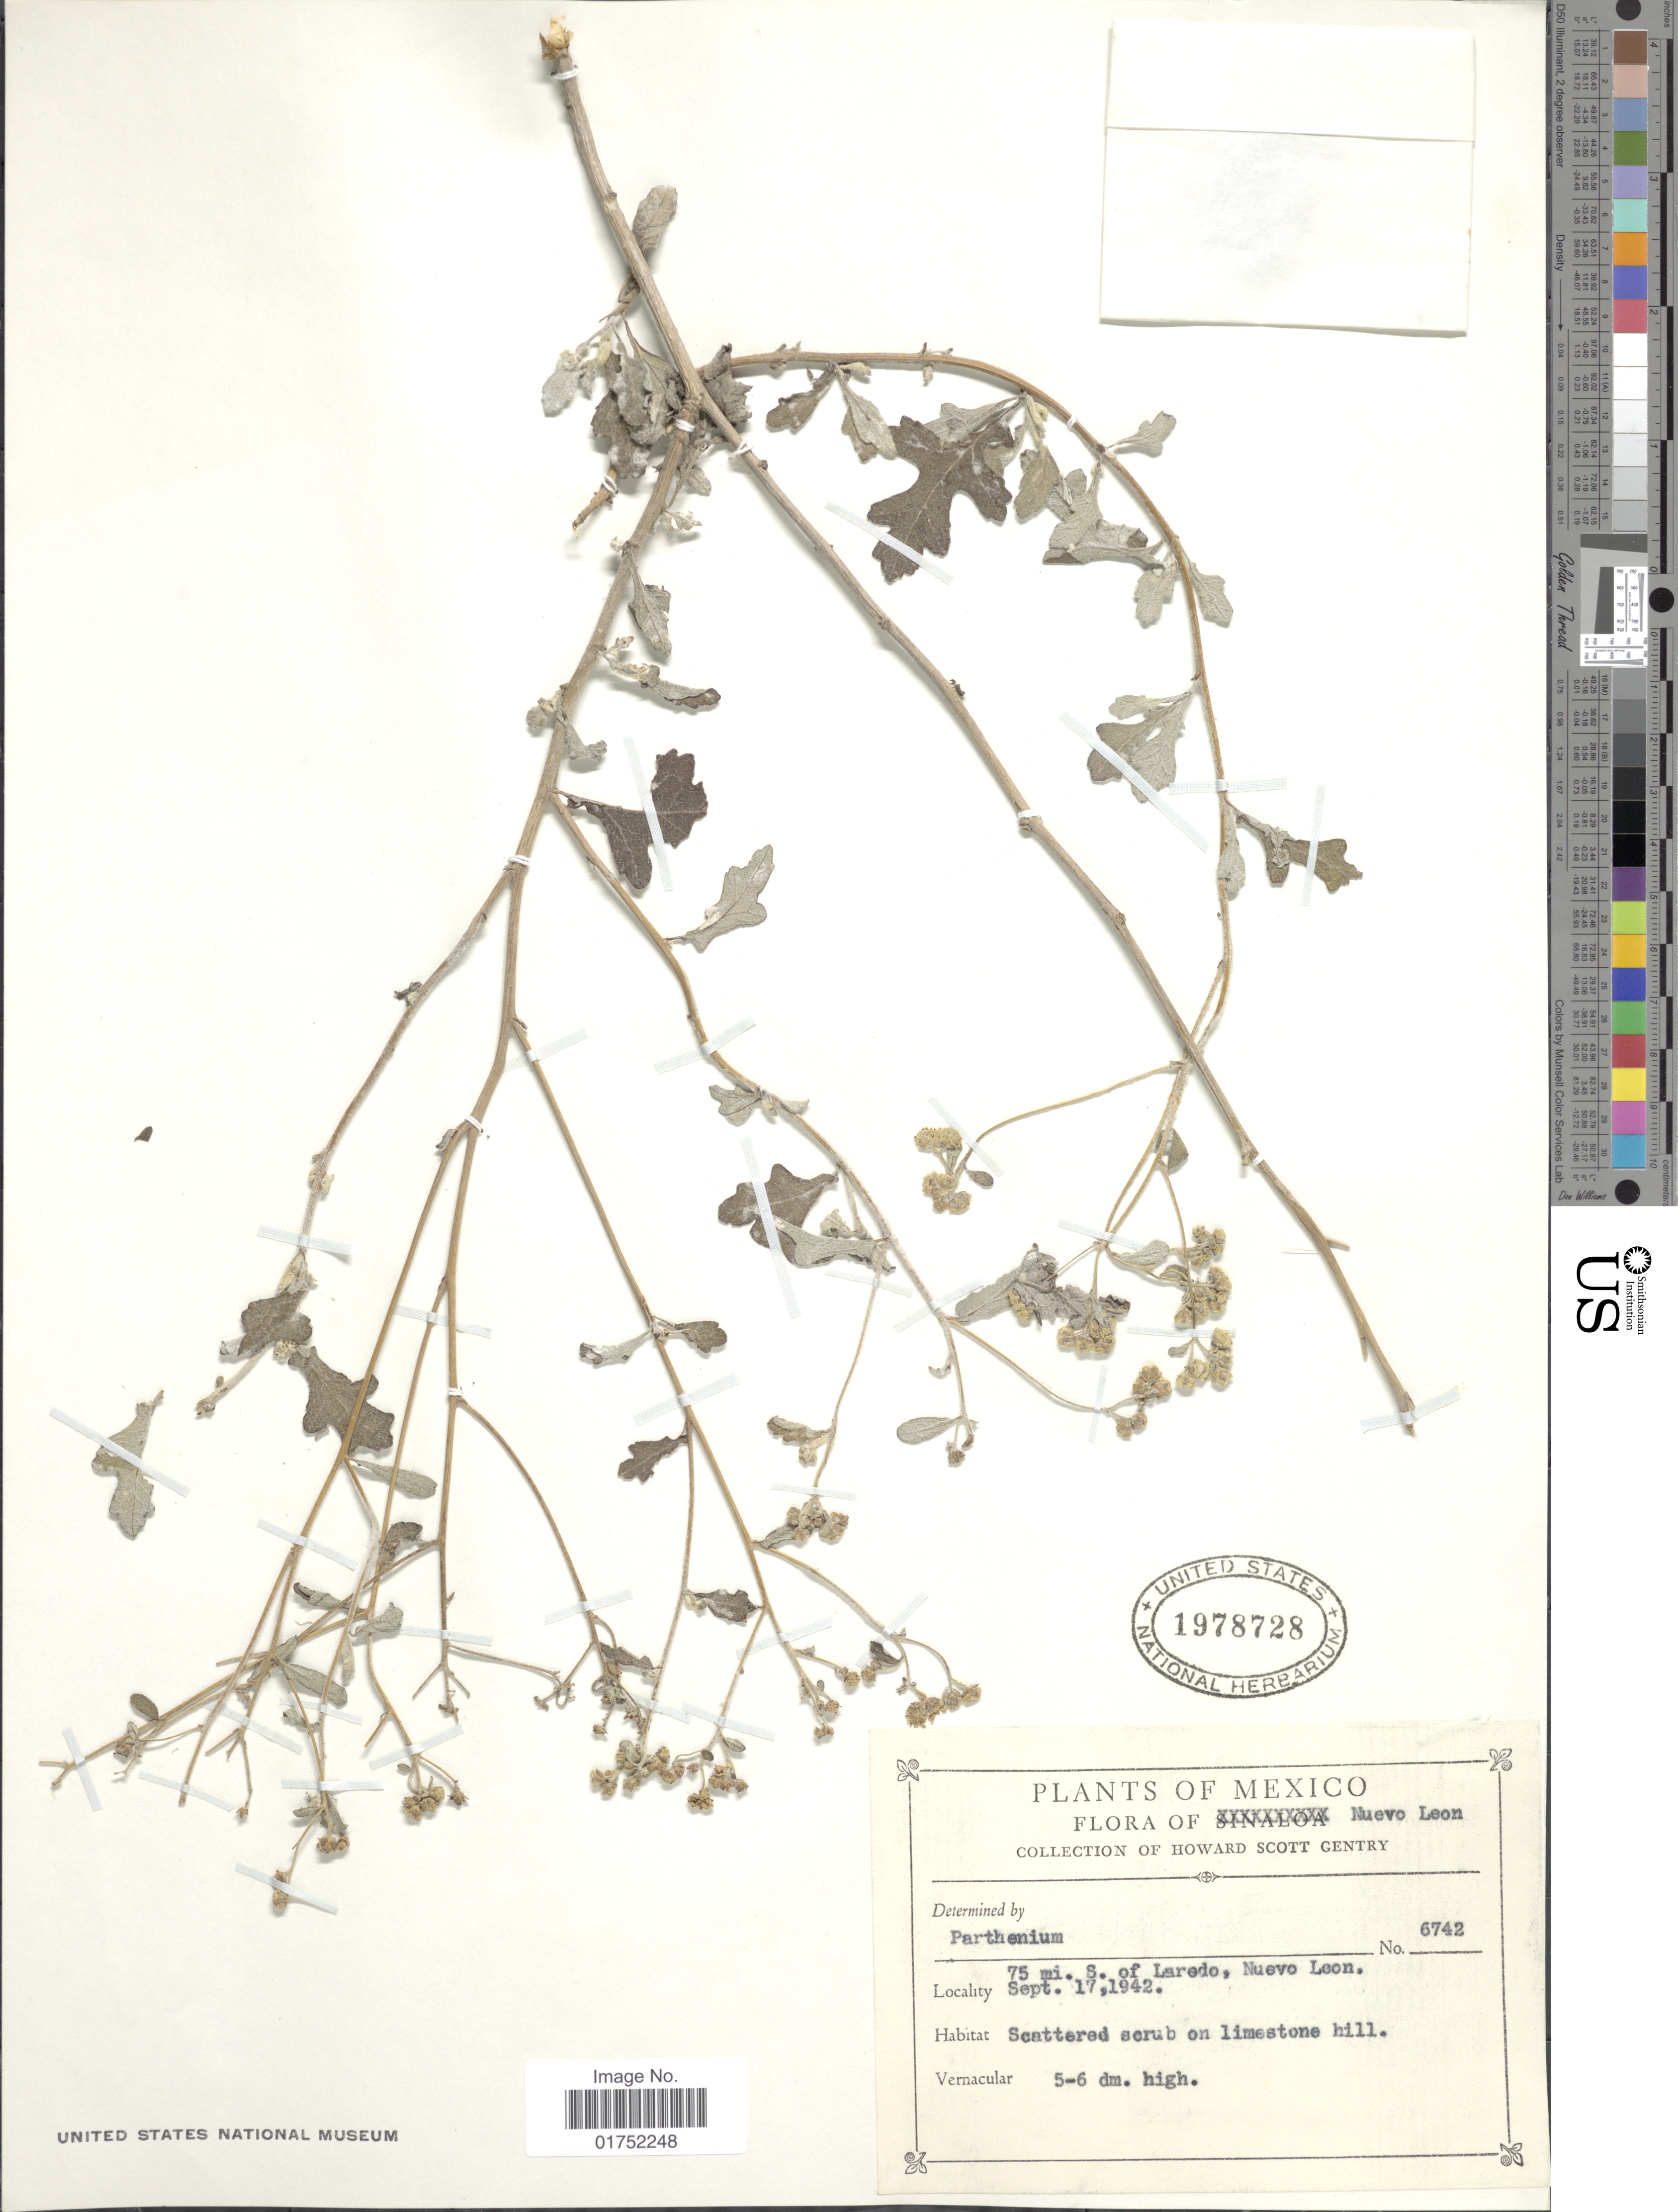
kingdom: Plantae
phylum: Tracheophyta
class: Magnoliopsida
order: Asterales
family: Asteraceae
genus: Parthenium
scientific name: Parthenium sp.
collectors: H. S. Gentry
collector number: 6742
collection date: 1942-09-17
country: Mexico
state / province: Nuevo León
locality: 75 mi S of Laredo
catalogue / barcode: US 1978728